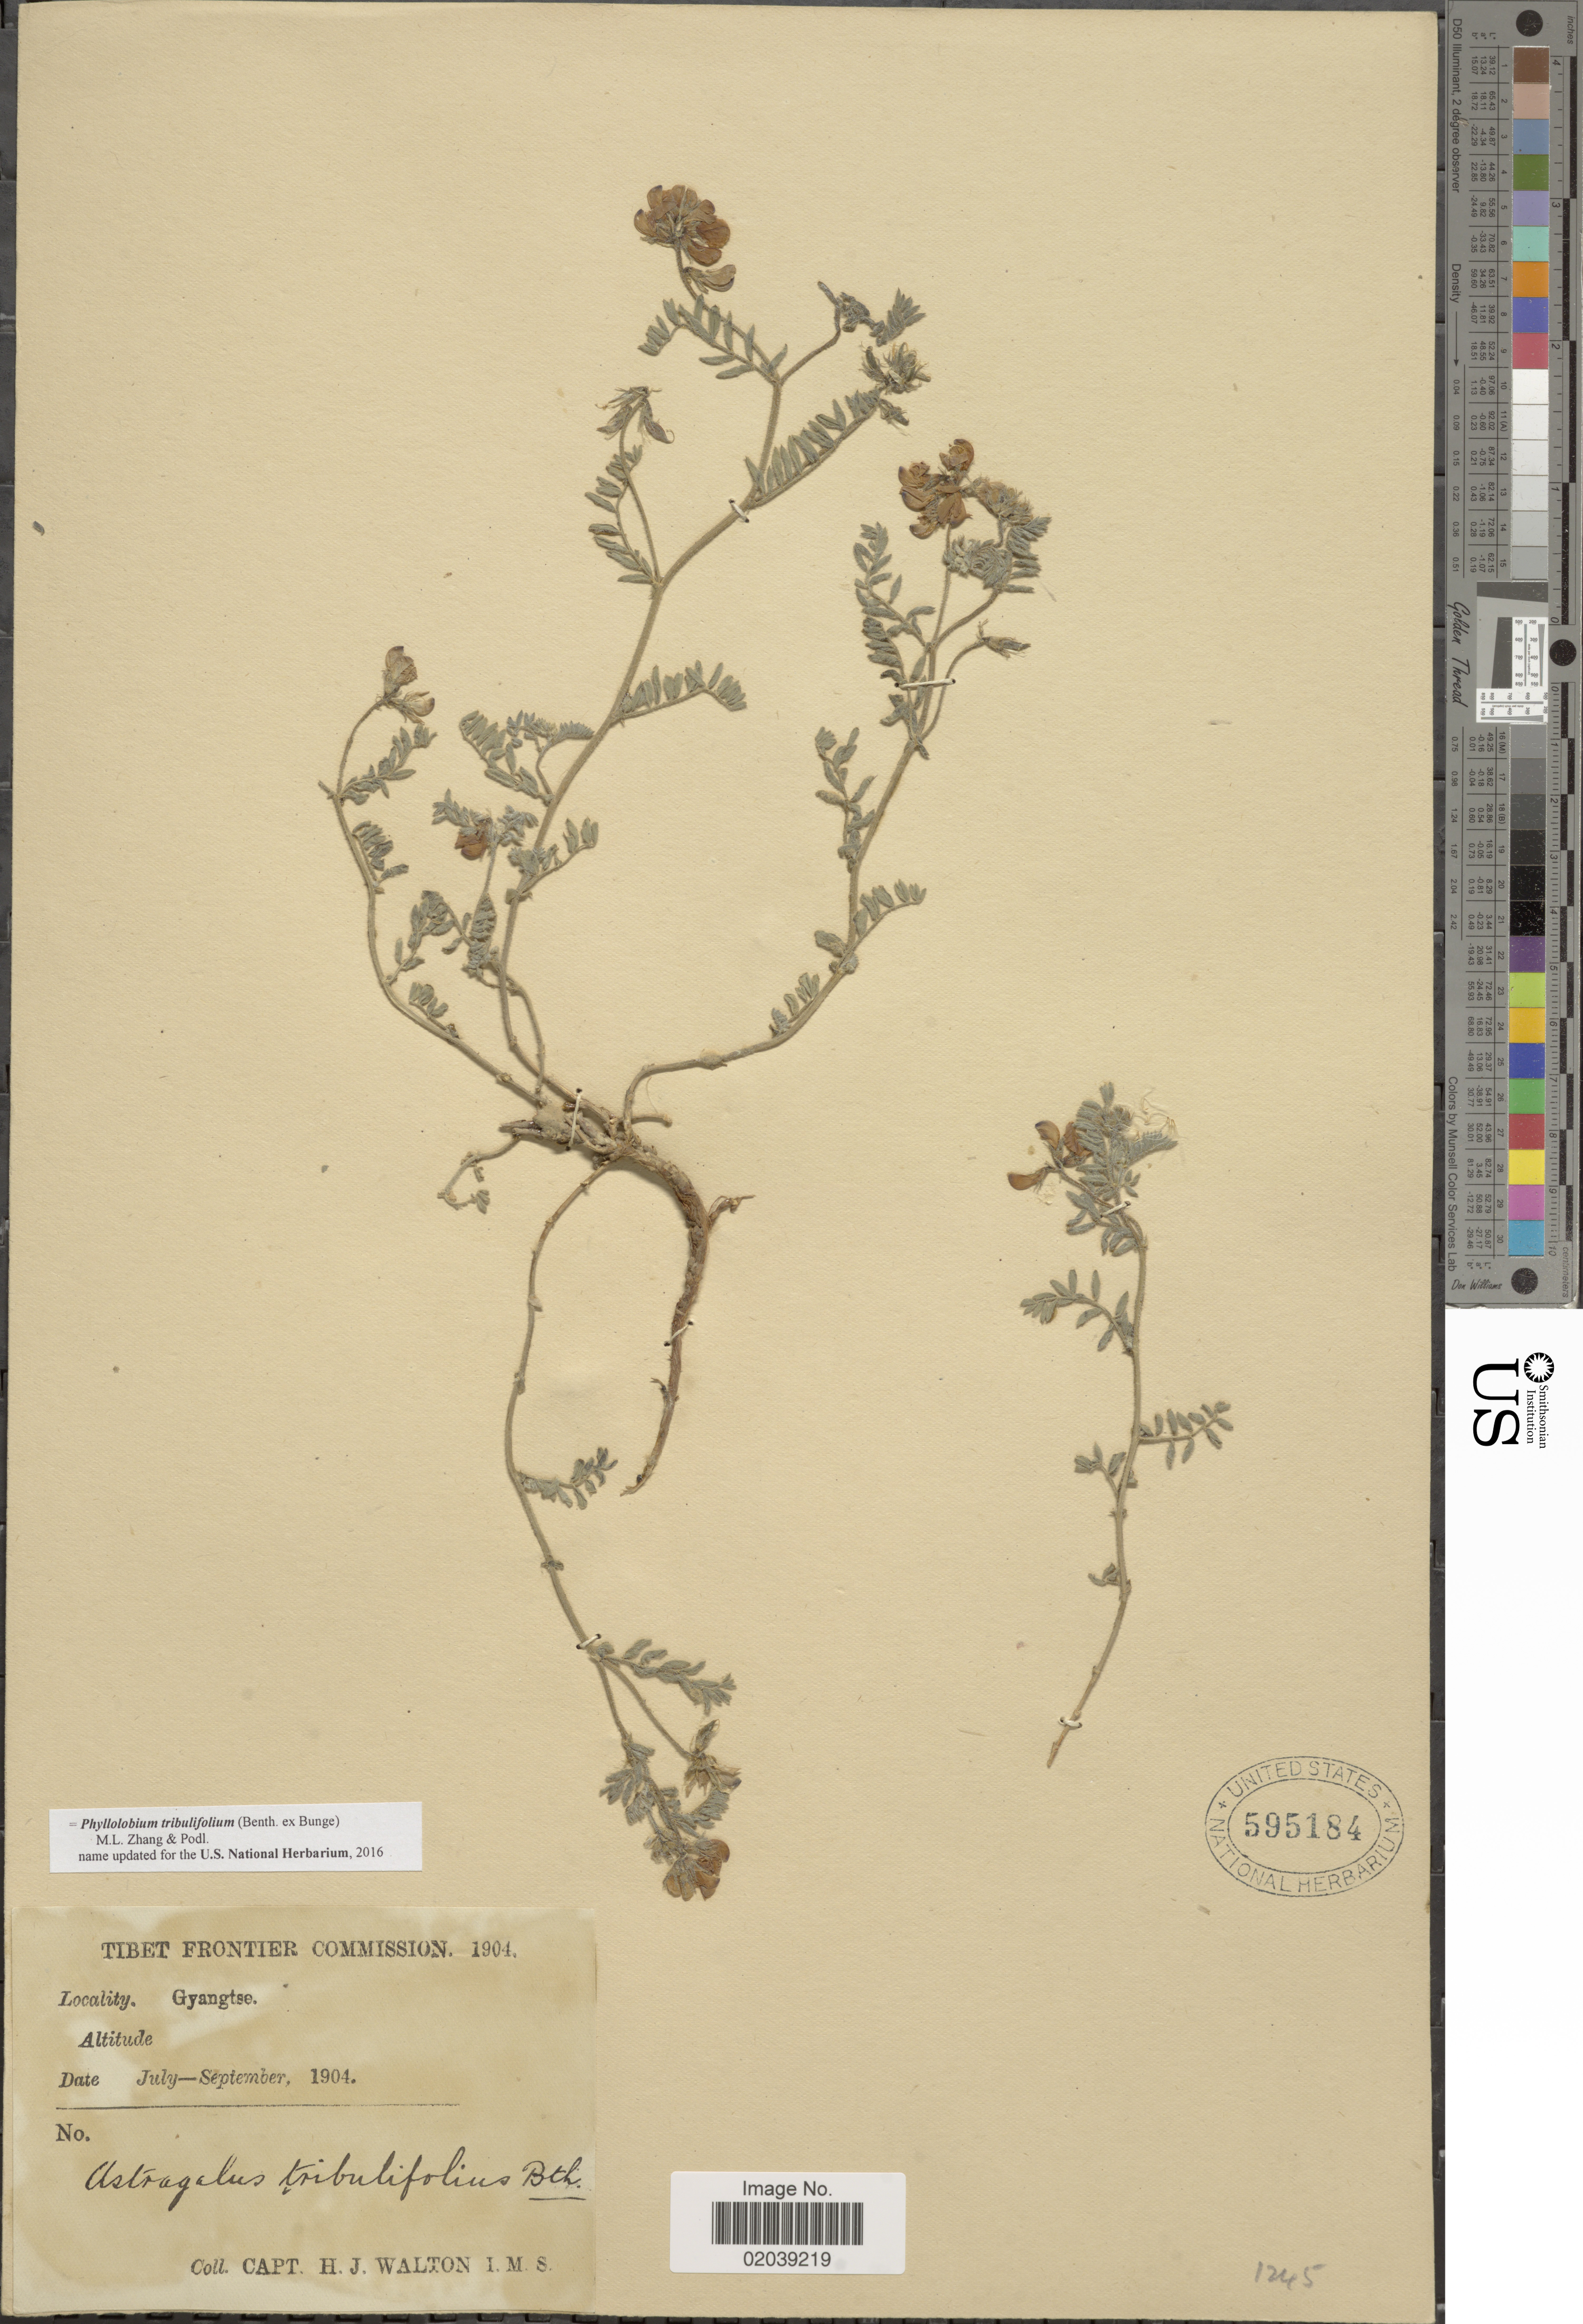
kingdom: Plantae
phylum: Tracheophyta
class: Magnoliopsida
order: Fabales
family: Fabaceae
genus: Phyllolobium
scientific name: Phyllolobium tribulifolium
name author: (Benth. ex Bunge) M.L. Zhang & Podlech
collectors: H. Walton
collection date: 1904-07/1904-09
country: China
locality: Gyangste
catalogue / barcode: US 595184